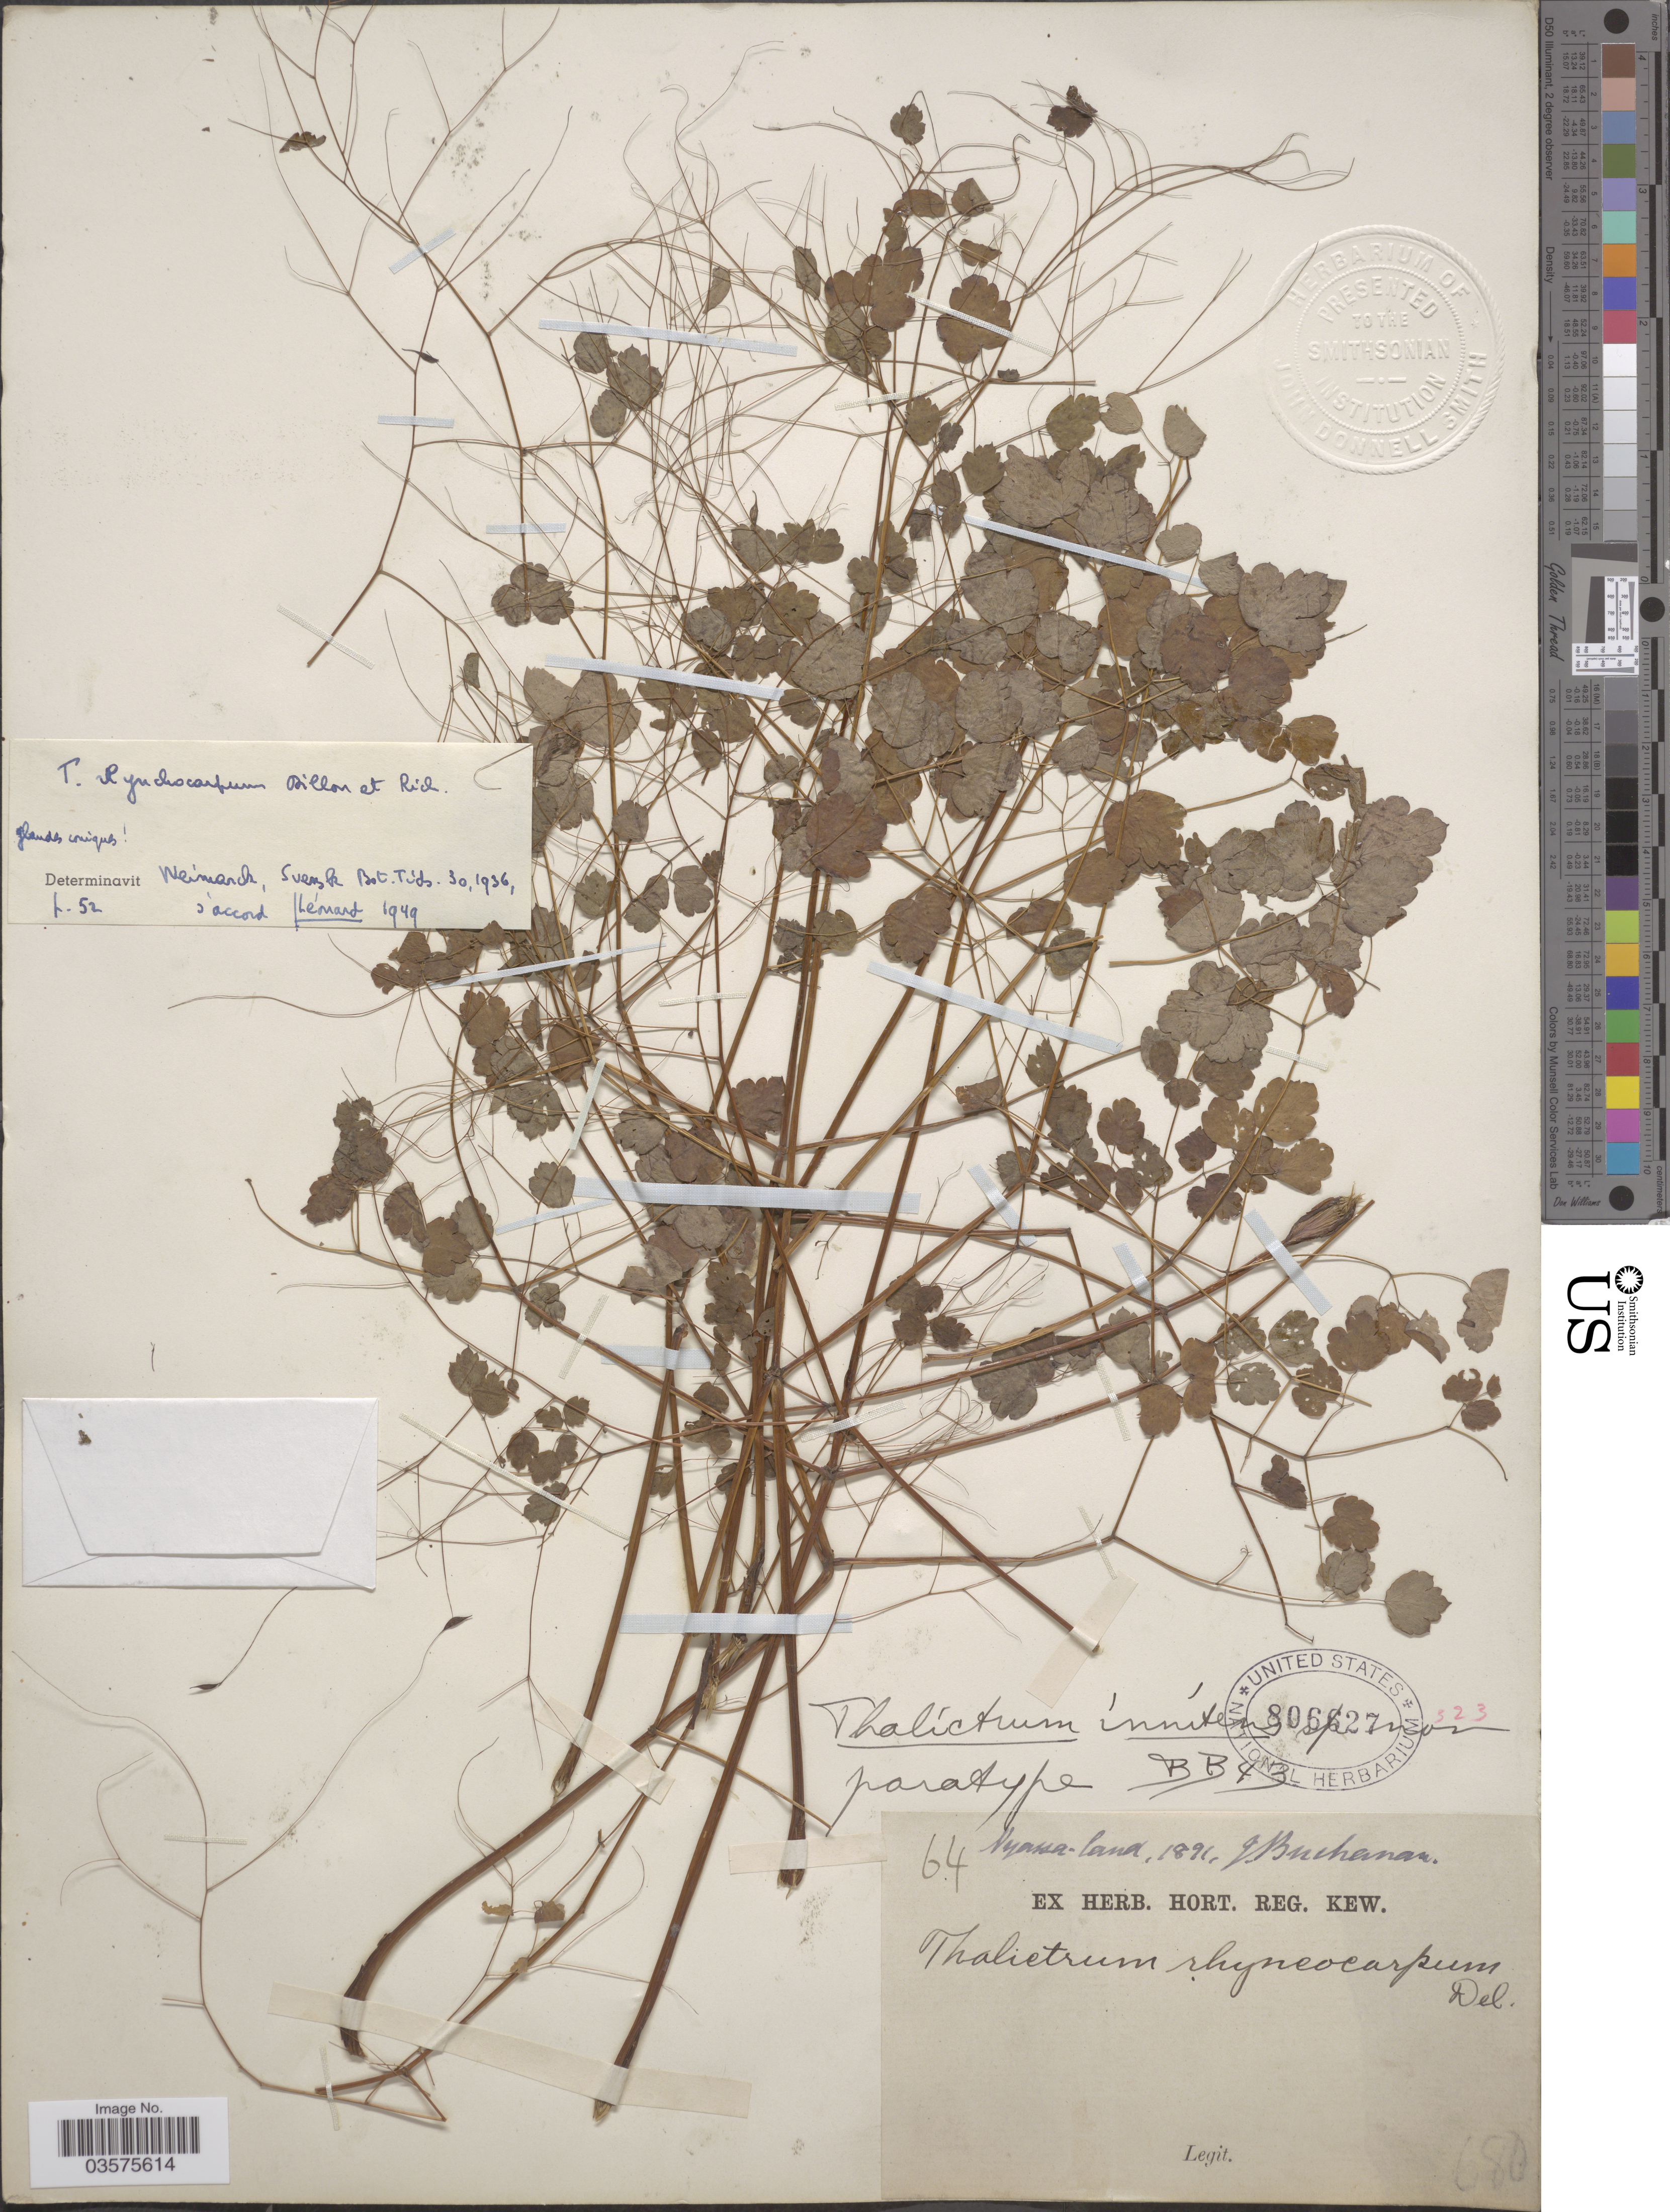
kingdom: Plantae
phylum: Tracheophyta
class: Magnoliopsida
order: Ranunculales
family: Ranunculaceae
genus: Thalictrum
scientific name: Thalictrum rhynchocarpum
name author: Quart.-Dill. & A. Rich.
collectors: J. Buchanan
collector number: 64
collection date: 1891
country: Malawi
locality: Nyassa-land.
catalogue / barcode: US 806627